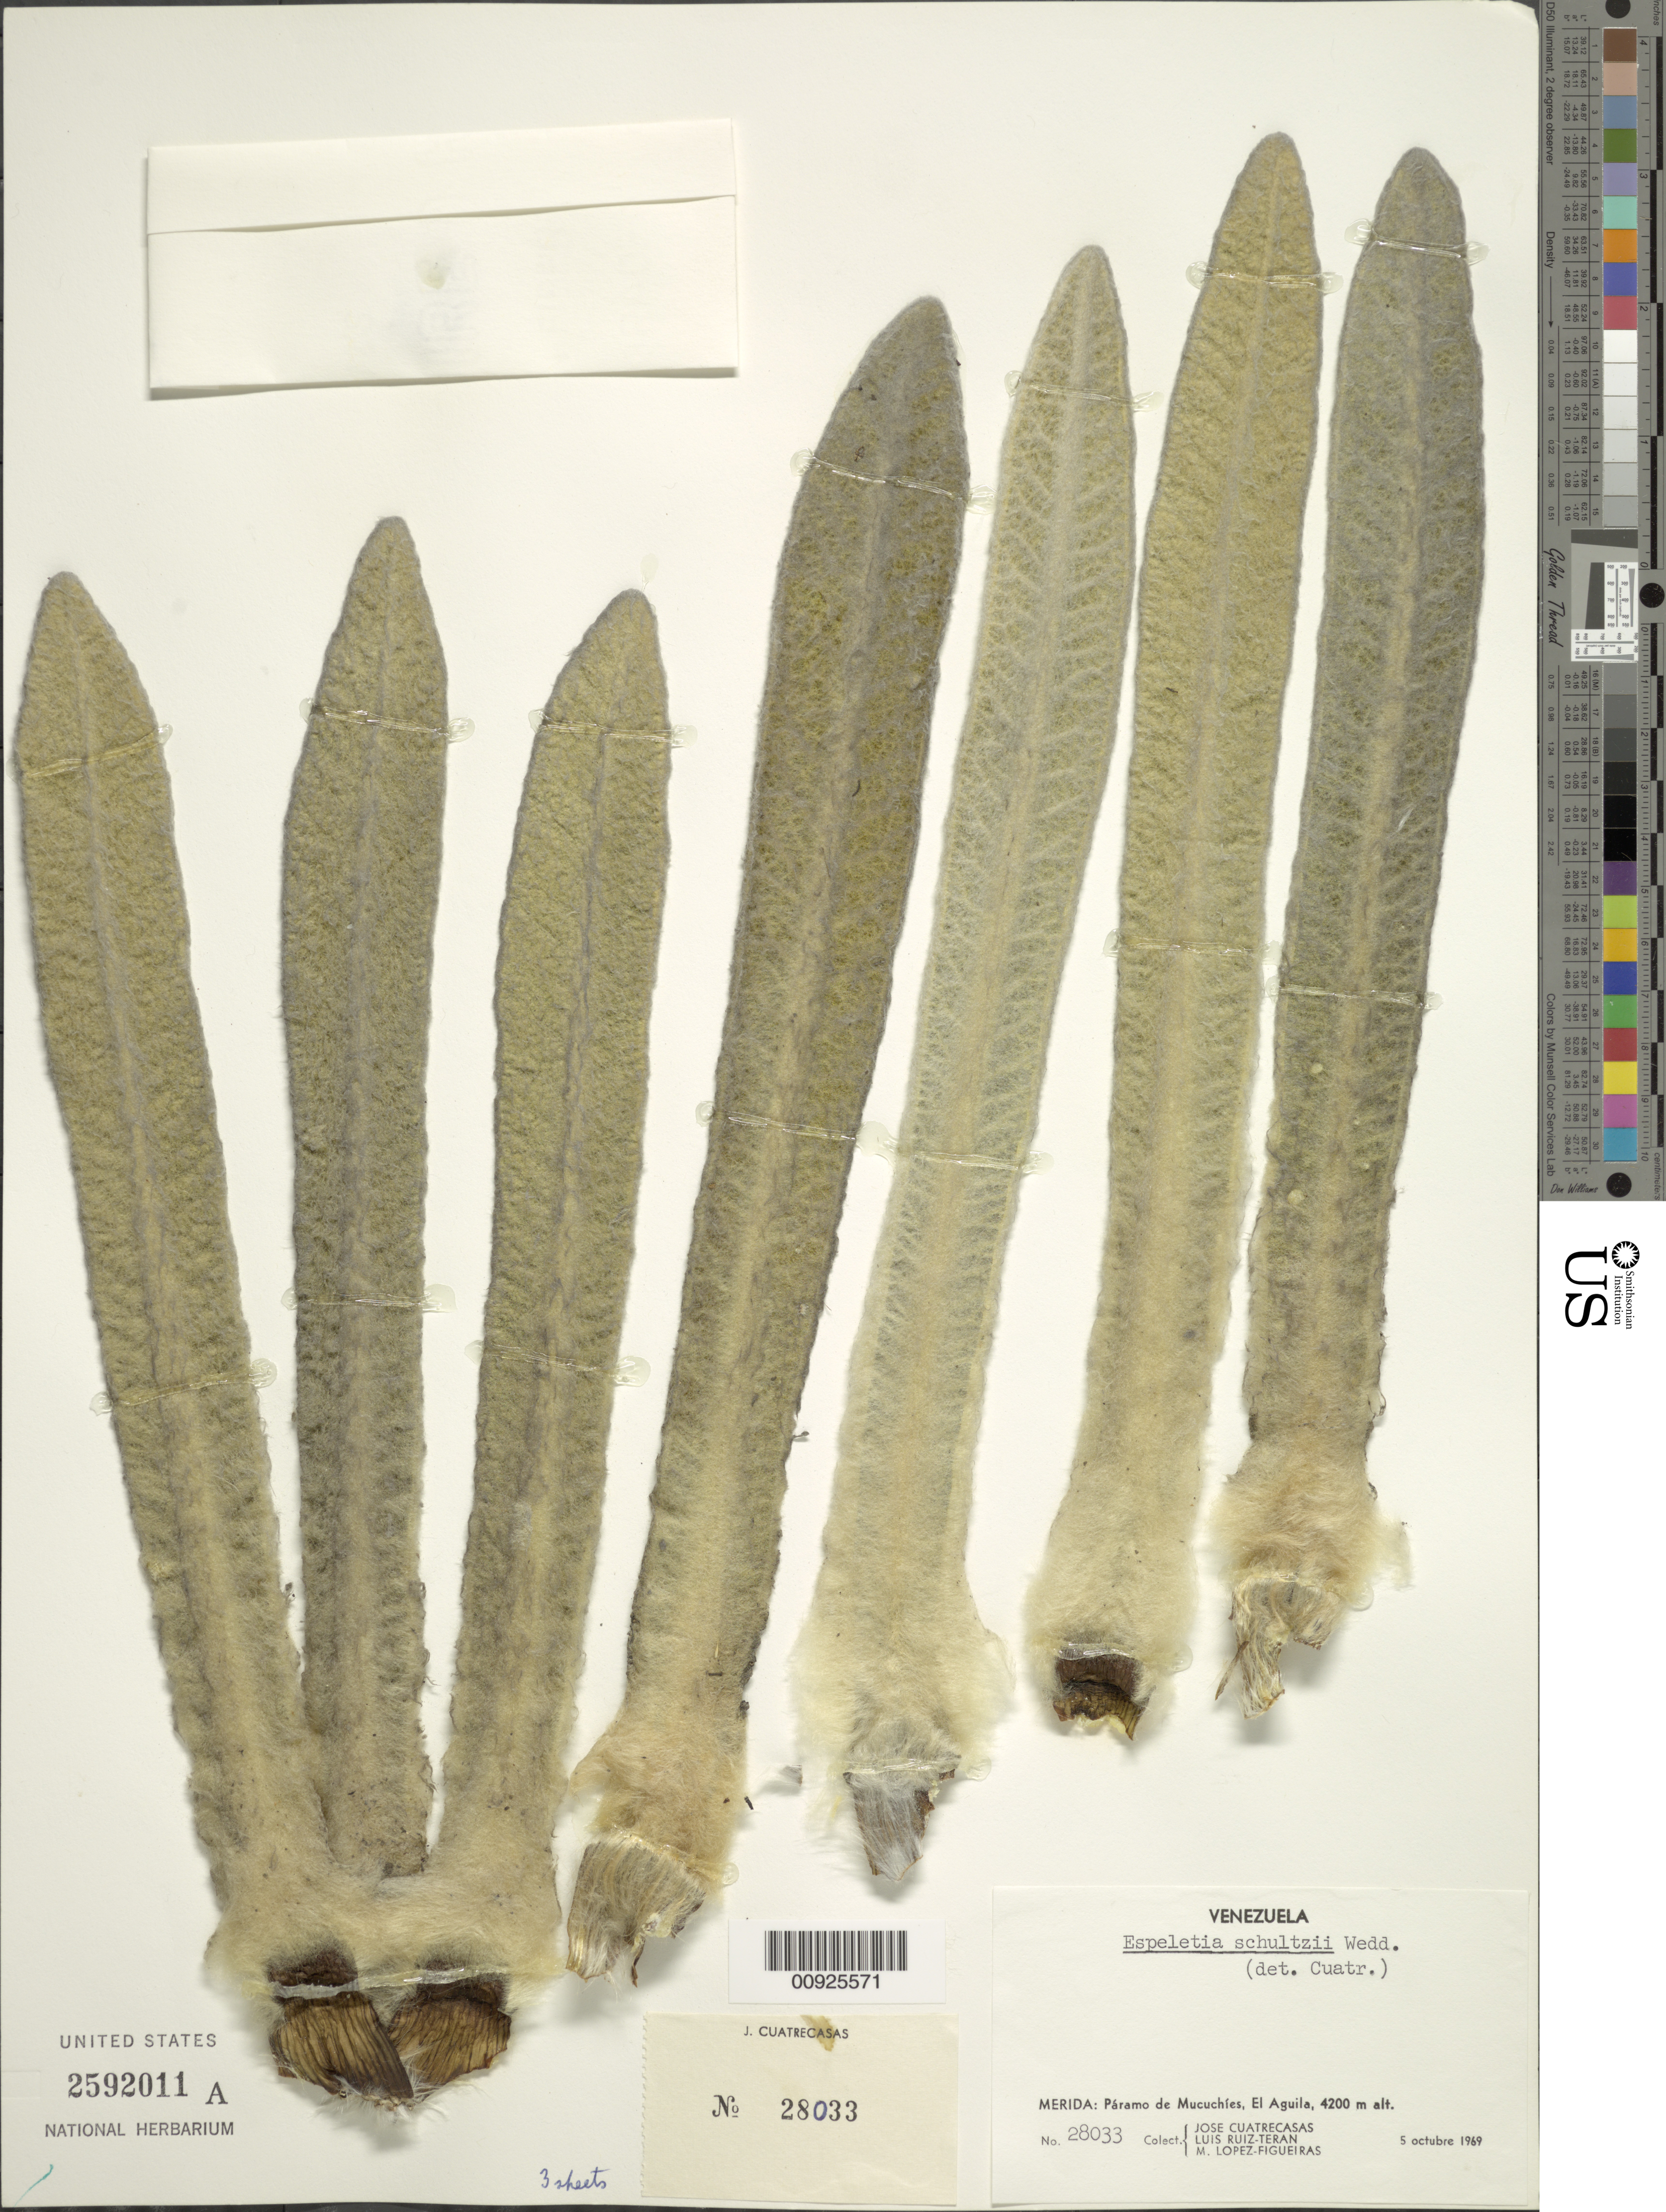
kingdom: Plantae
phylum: Tracheophyta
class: Magnoliopsida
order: Asterales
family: Asteraceae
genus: Espeletia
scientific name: Espeletia schultzii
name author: Wedd.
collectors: J. Cuatrecasas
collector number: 28033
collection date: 1969-10-05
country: Venezuela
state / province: Mérida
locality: P. de Mucuchíes. Páramo de Mucuchíes, El Aguila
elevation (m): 4200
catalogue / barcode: US 2592011